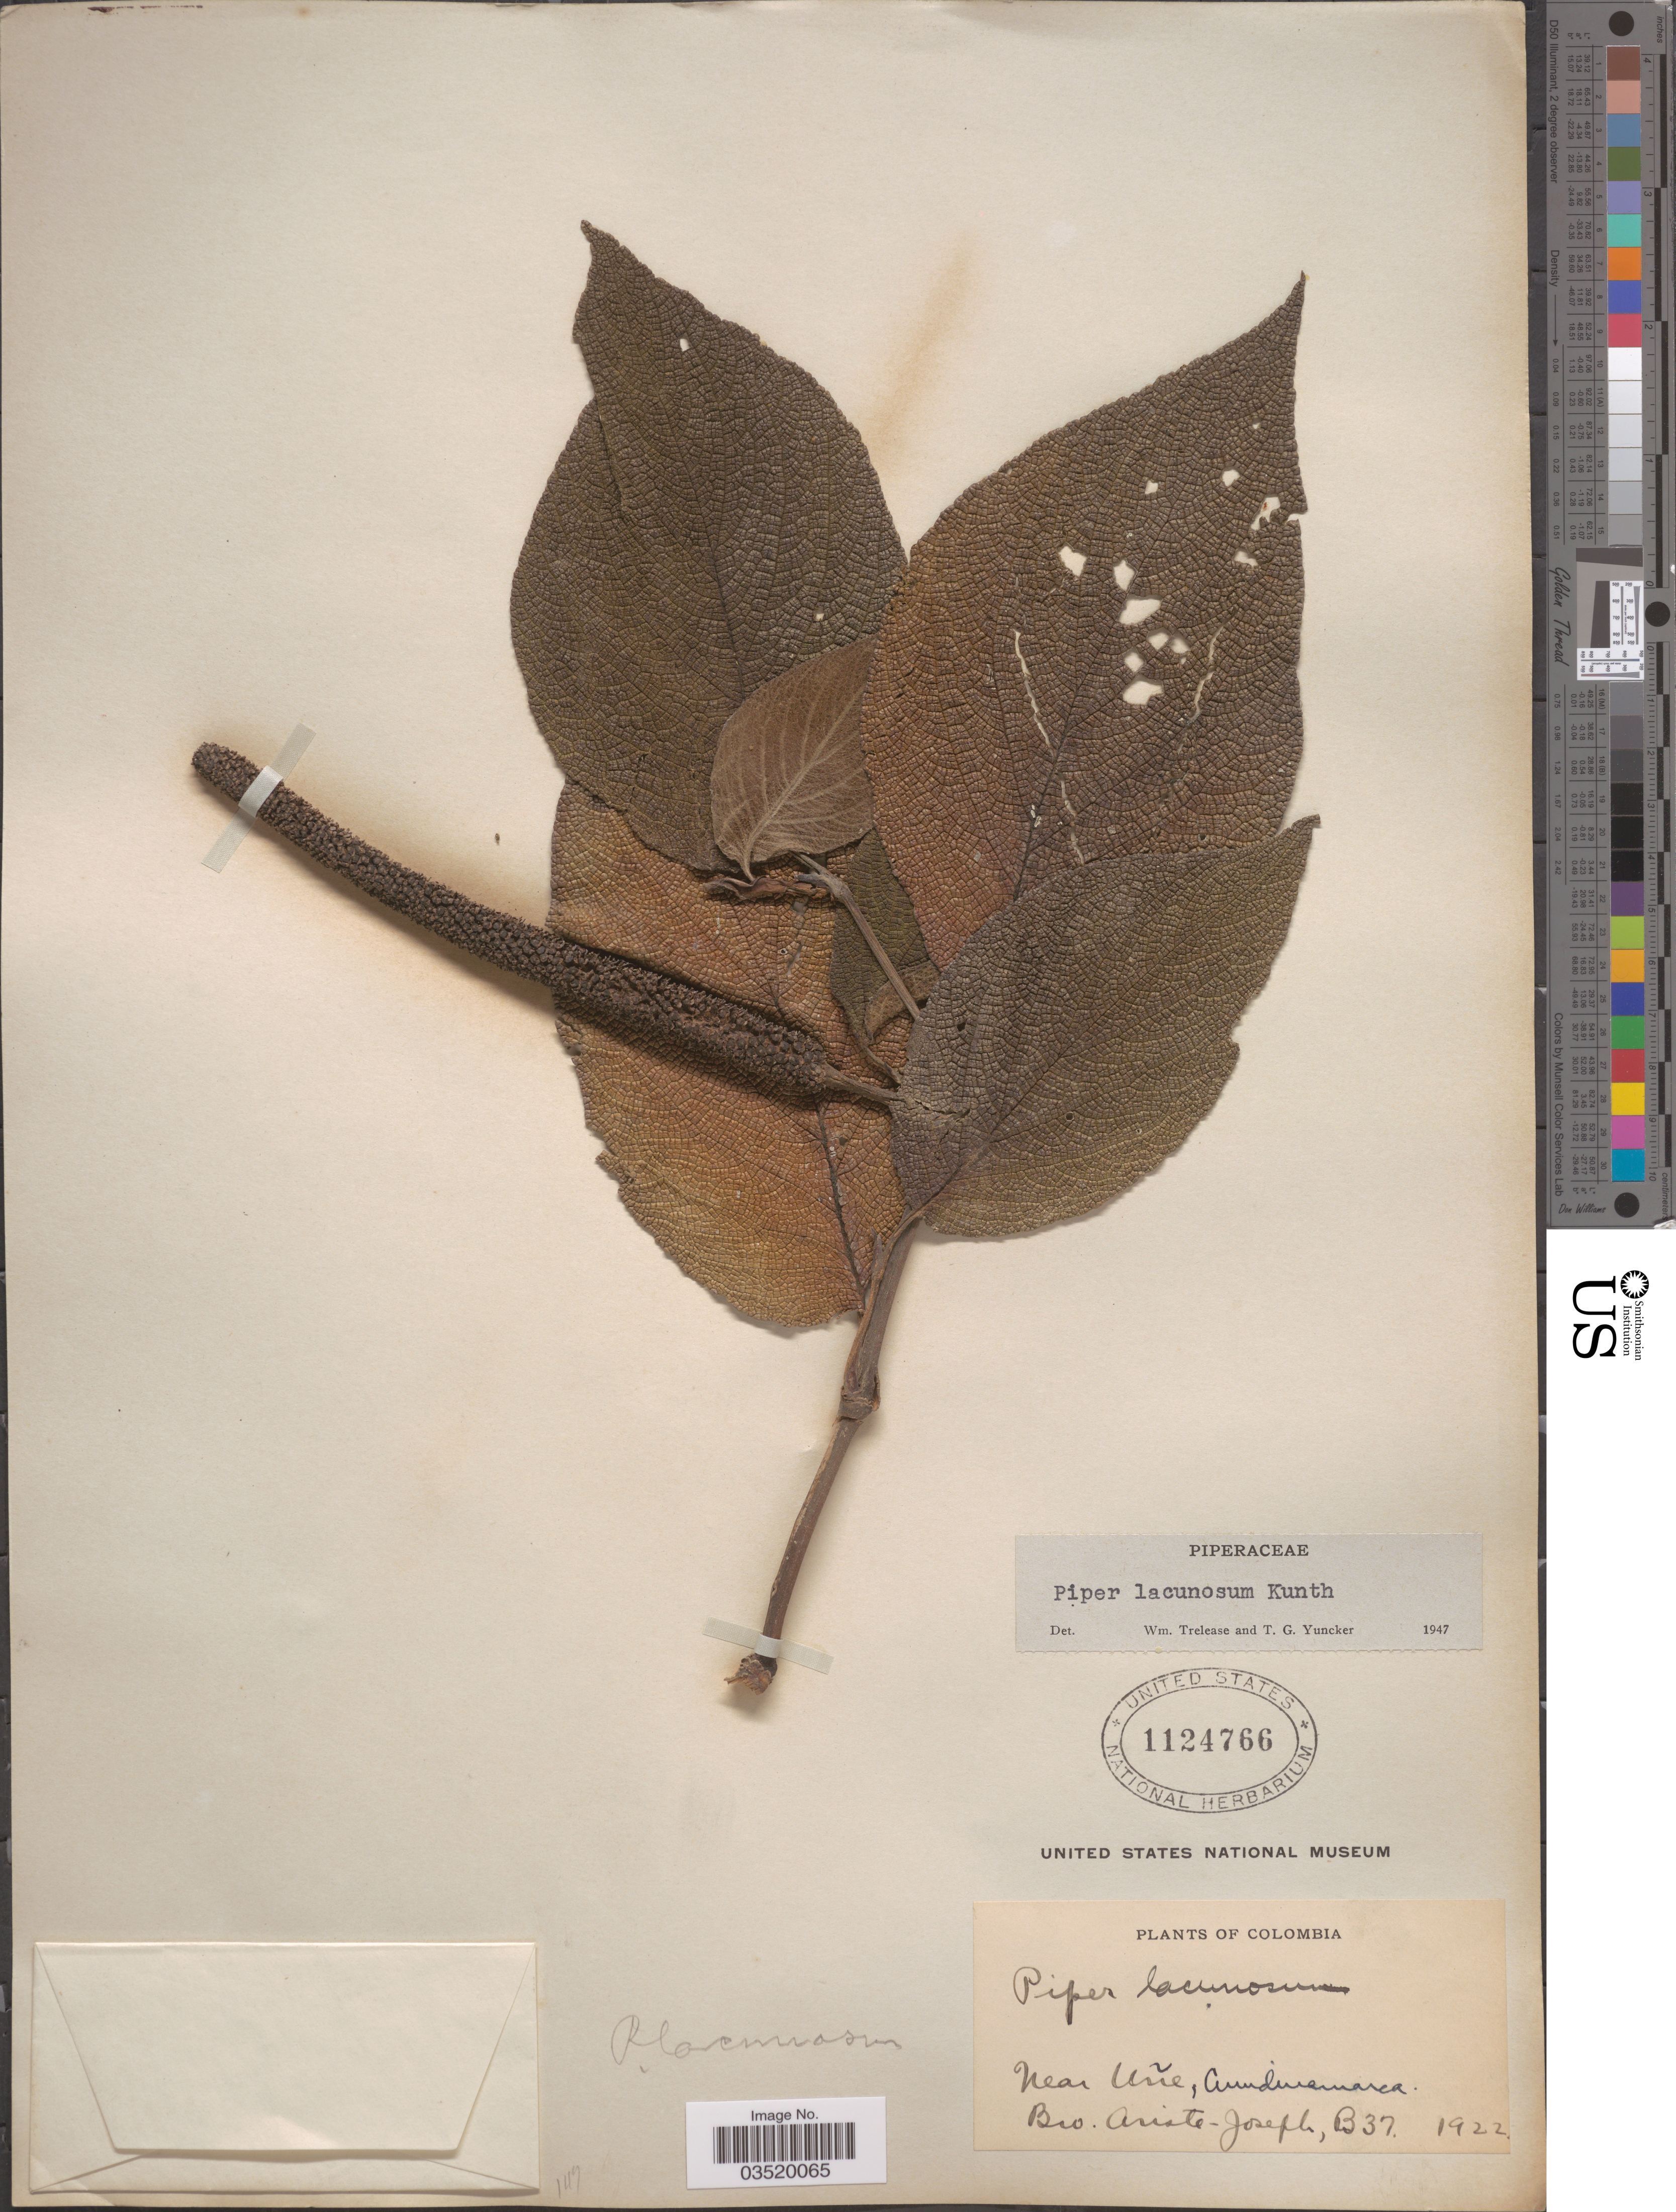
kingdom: Plantae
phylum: Tracheophyta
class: Magnoliopsida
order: Piperales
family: Piperaceae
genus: Piper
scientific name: Piper lacunosum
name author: Kunth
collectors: Bro. Ariste-Joseph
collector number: B37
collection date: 1922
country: Colombia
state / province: Cundinamarca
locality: Near Uñe.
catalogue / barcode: US 1124766